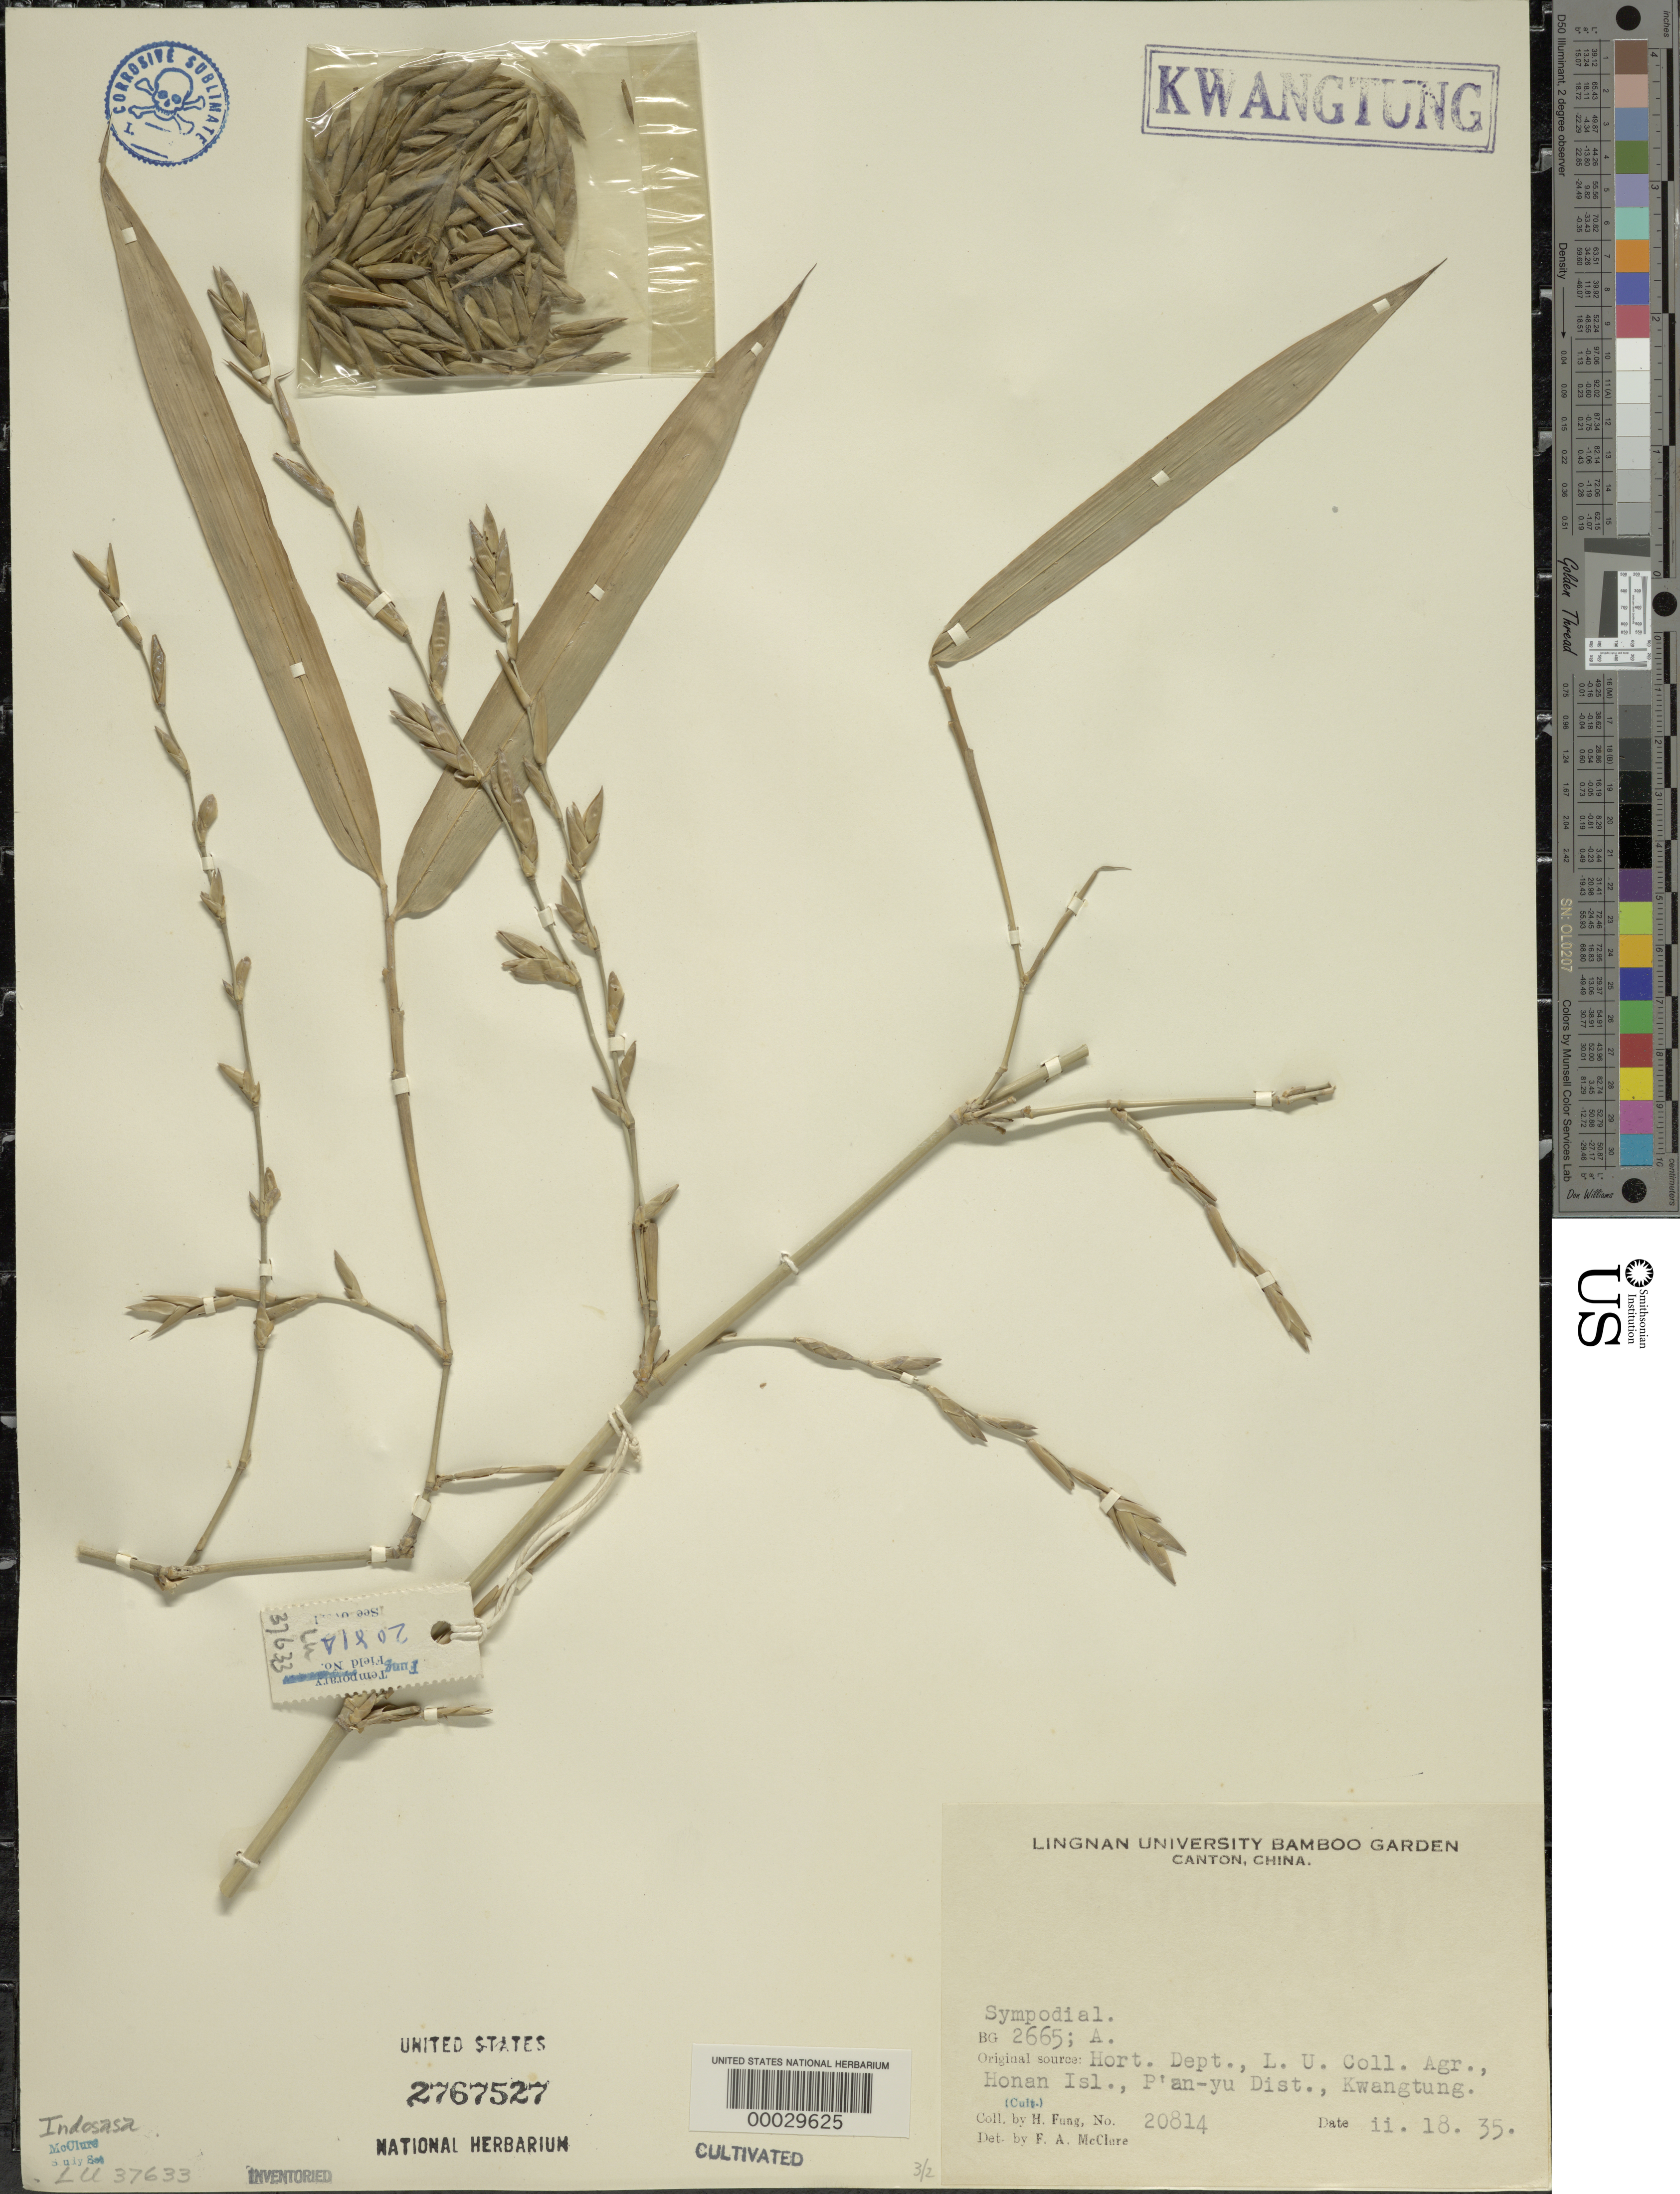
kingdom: Plantae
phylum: Tracheophyta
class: Liliopsida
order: Poales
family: Poaceae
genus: Indosasa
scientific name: Indosasa sp.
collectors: H. L. Fung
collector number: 20814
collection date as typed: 18 Feb 1935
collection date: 1935-02-18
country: China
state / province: Guangdong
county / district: Guangzhou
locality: L.u. bamboo garden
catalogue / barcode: US 2767527